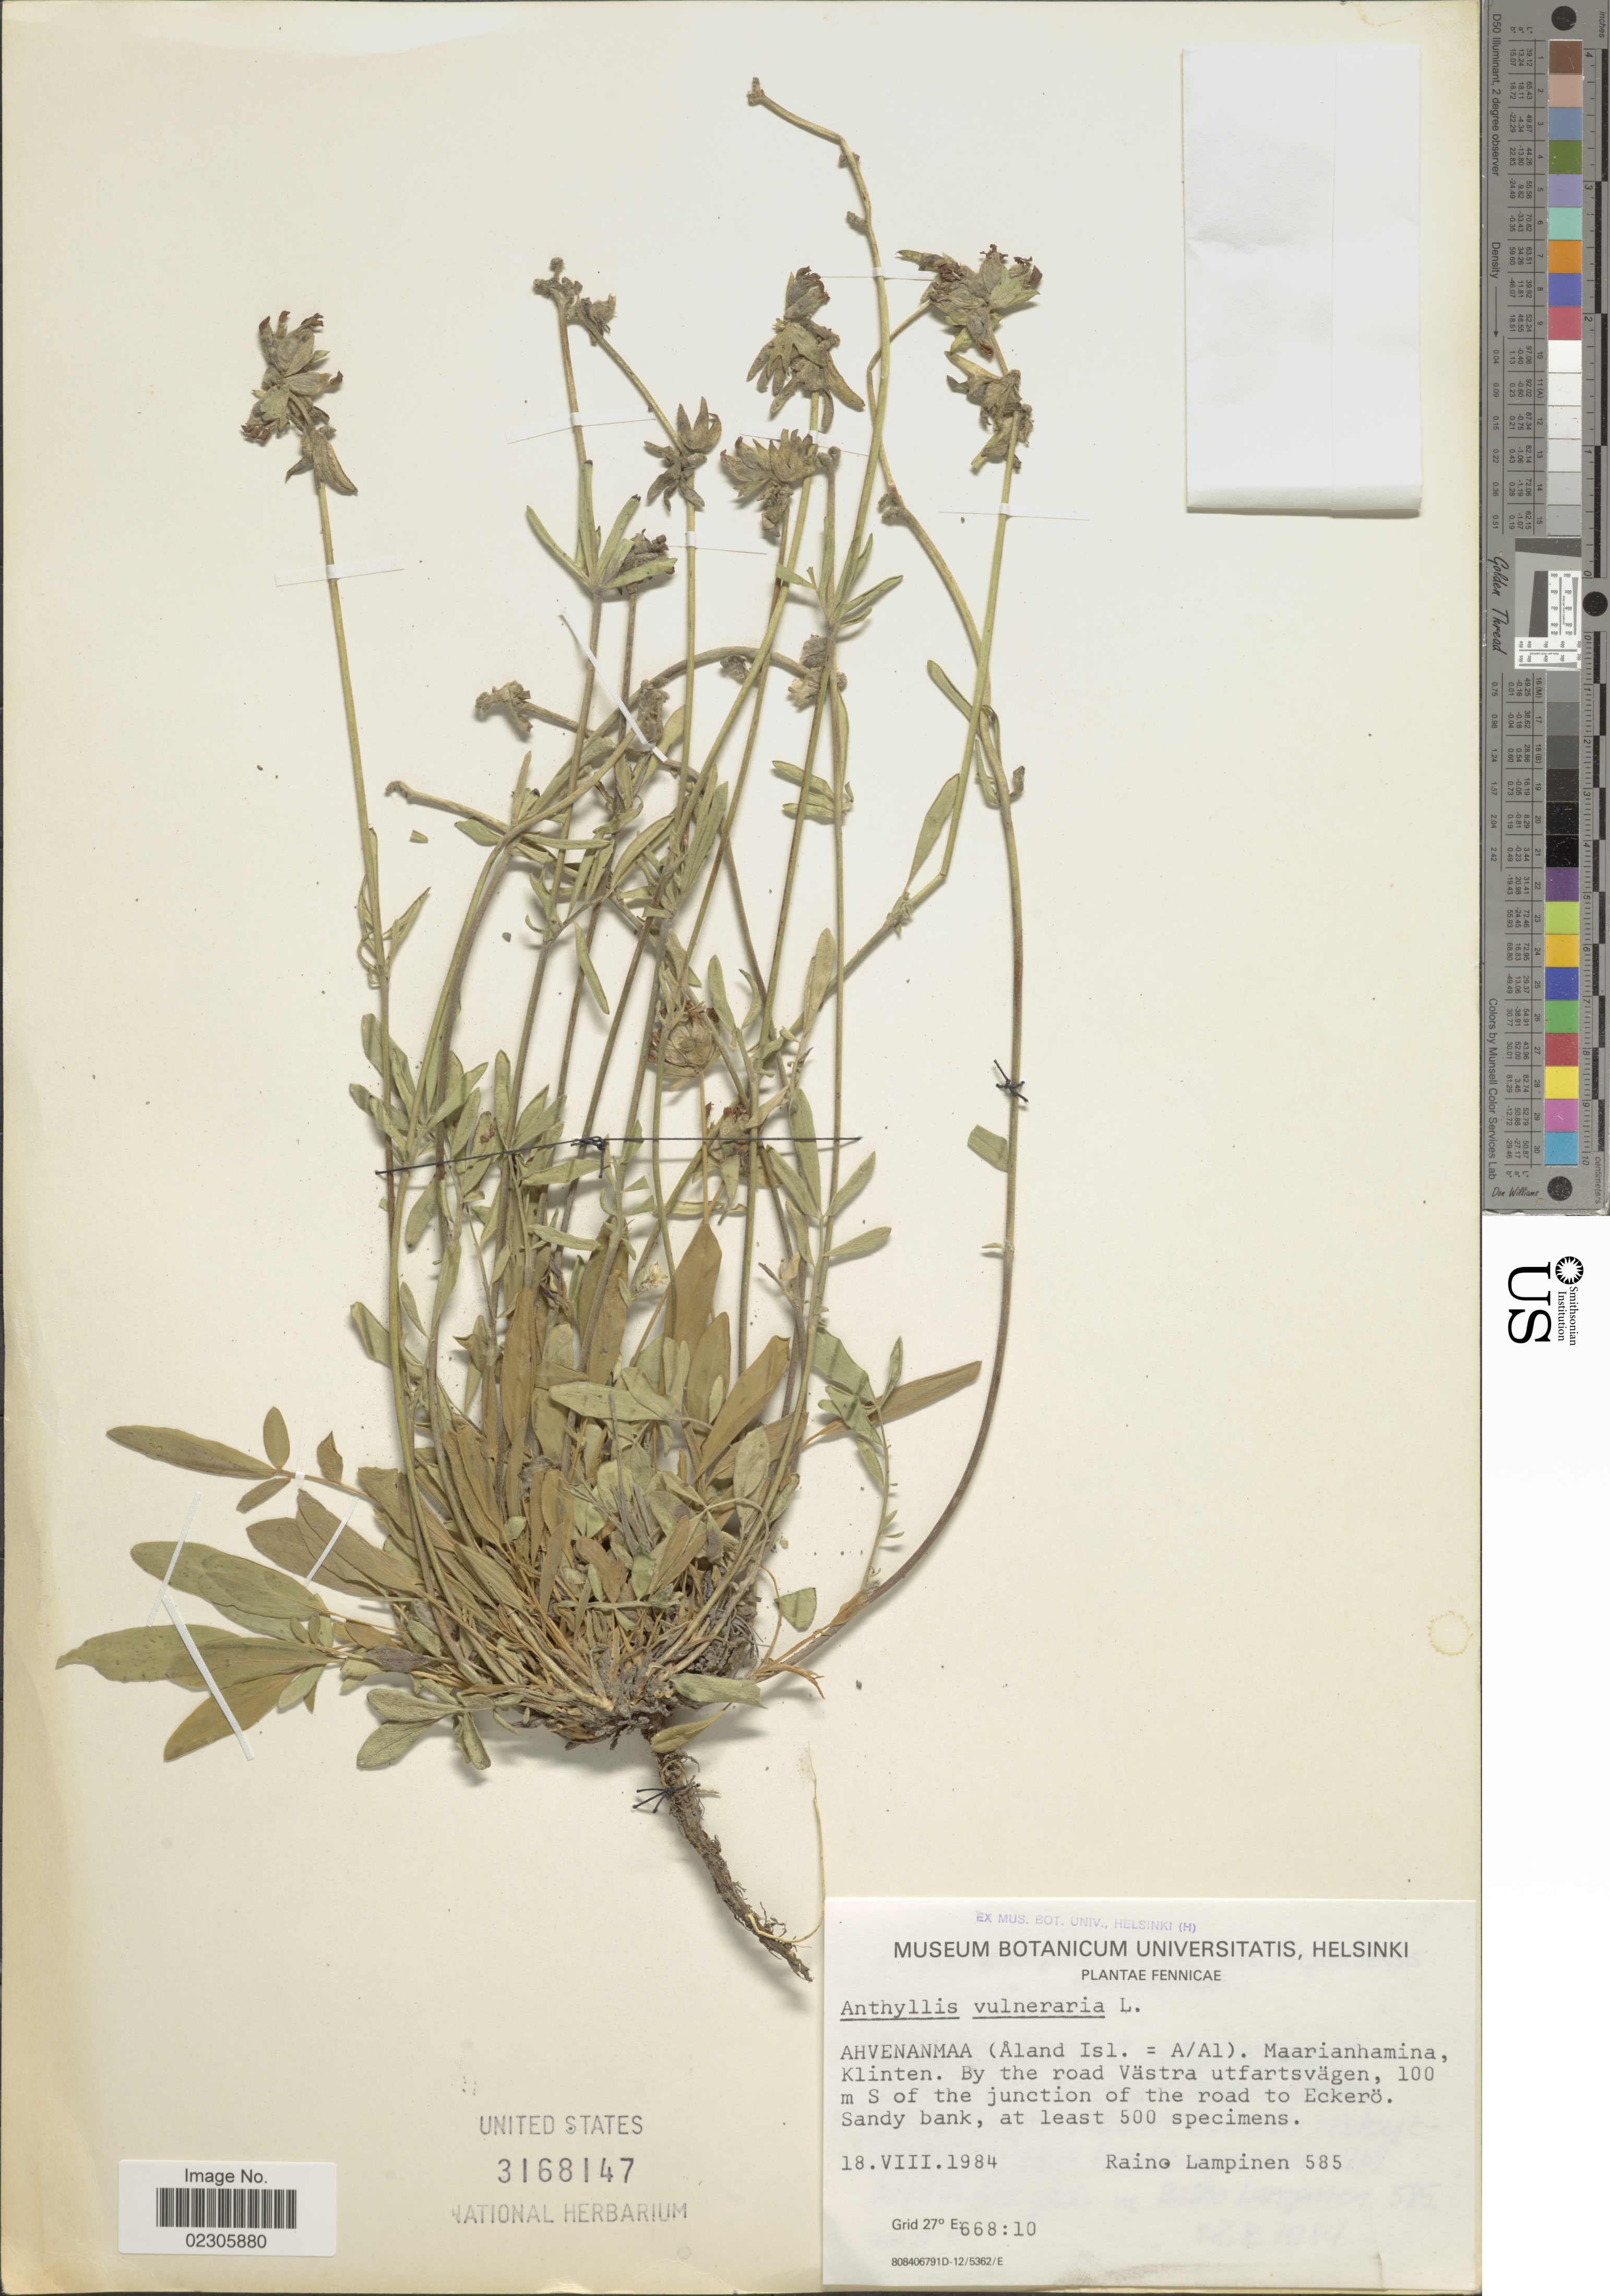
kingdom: Plantae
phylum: Tracheophyta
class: Magnoliopsida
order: Fabales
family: Fabaceae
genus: Anthyllis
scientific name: Anthyllis vulneraria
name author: L.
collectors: R. Lampinen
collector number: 585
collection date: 1984-08-18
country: Finland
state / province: Ahvenanmaa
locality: (Aland Isl. = A/A1). Maarianhamina, Klinten. By the road Vastra utfartsvagen, 100 m S of the junction of the road to Eckero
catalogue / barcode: US 3168147